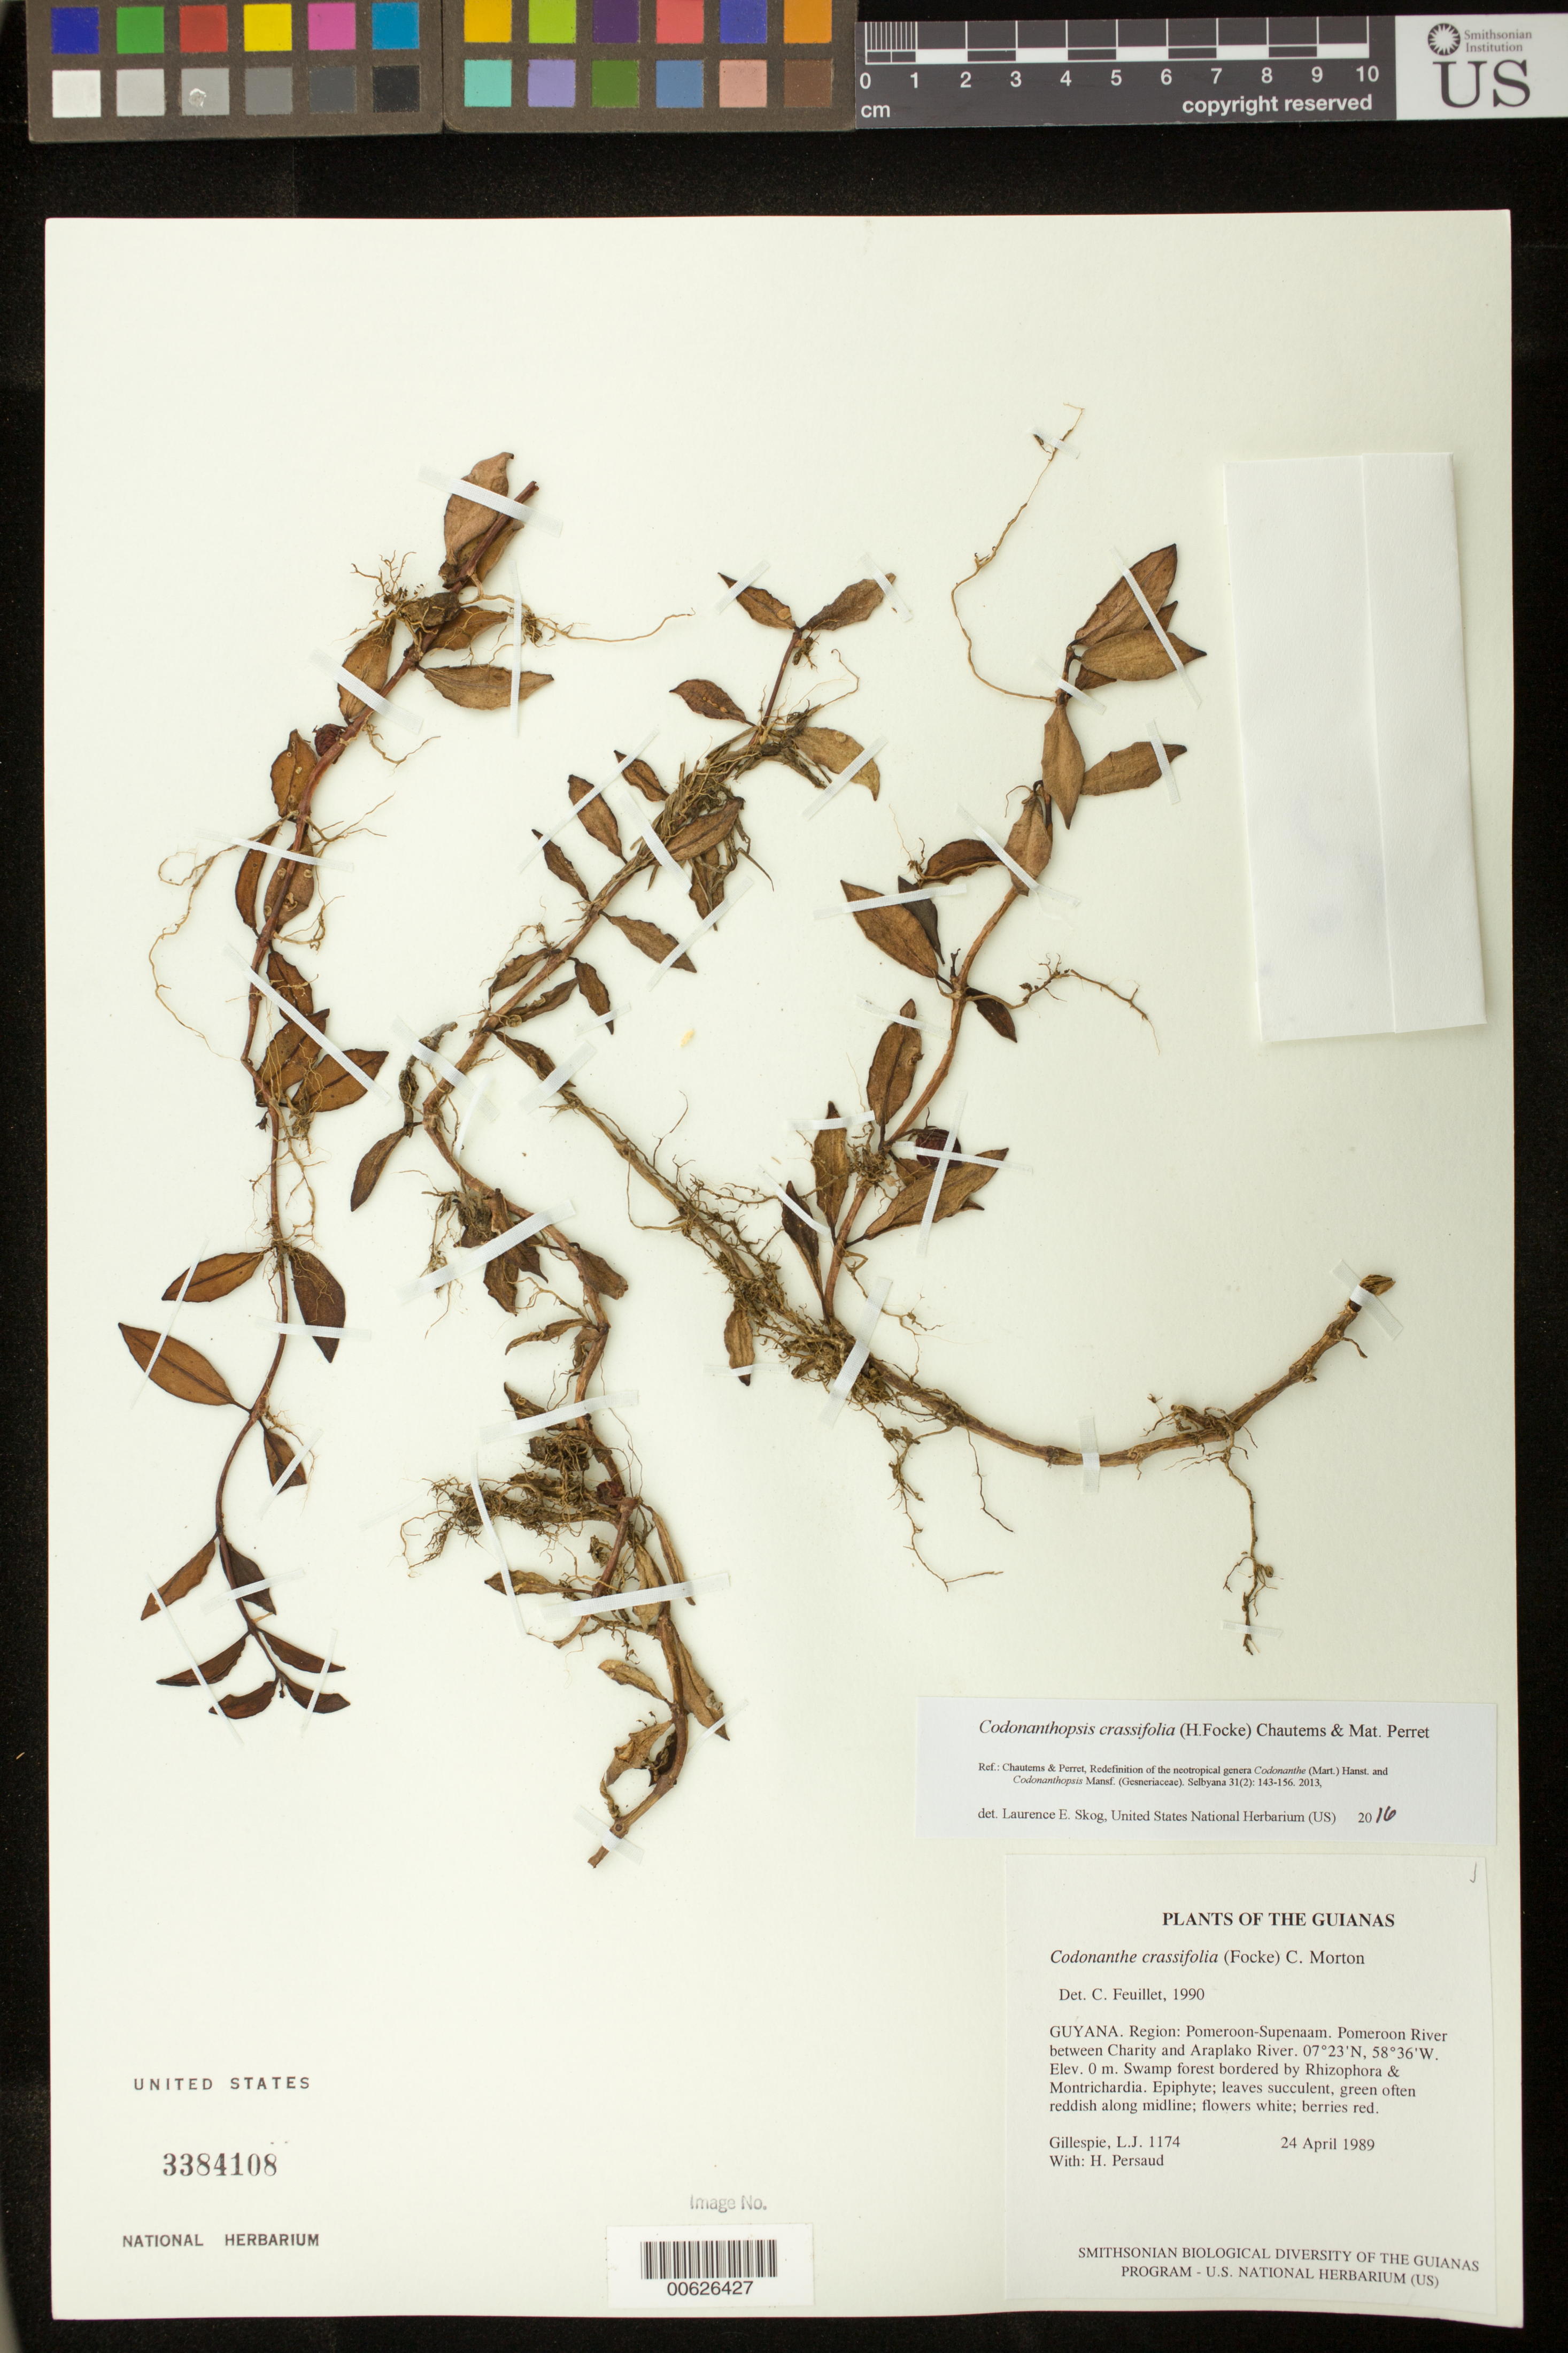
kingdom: Plantae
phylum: Tracheophyta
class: Magnoliopsida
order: Lamiales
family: Gesneriaceae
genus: Codonanthopsis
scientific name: Codonanthopsis crassifolia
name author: (H. Focke) Chautems & Mat.Perret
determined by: Skog, Laurence E.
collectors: L. J. Gillespie & H. Persaud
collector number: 1174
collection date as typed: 24 Apr 1989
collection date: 1989-04-24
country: Guyana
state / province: Pomeroon-Supenaam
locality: Pomeroon River between Charity and Araplako River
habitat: Swamp forest bordered by Rhizophora & Montrichardia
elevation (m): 0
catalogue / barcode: US 3384108